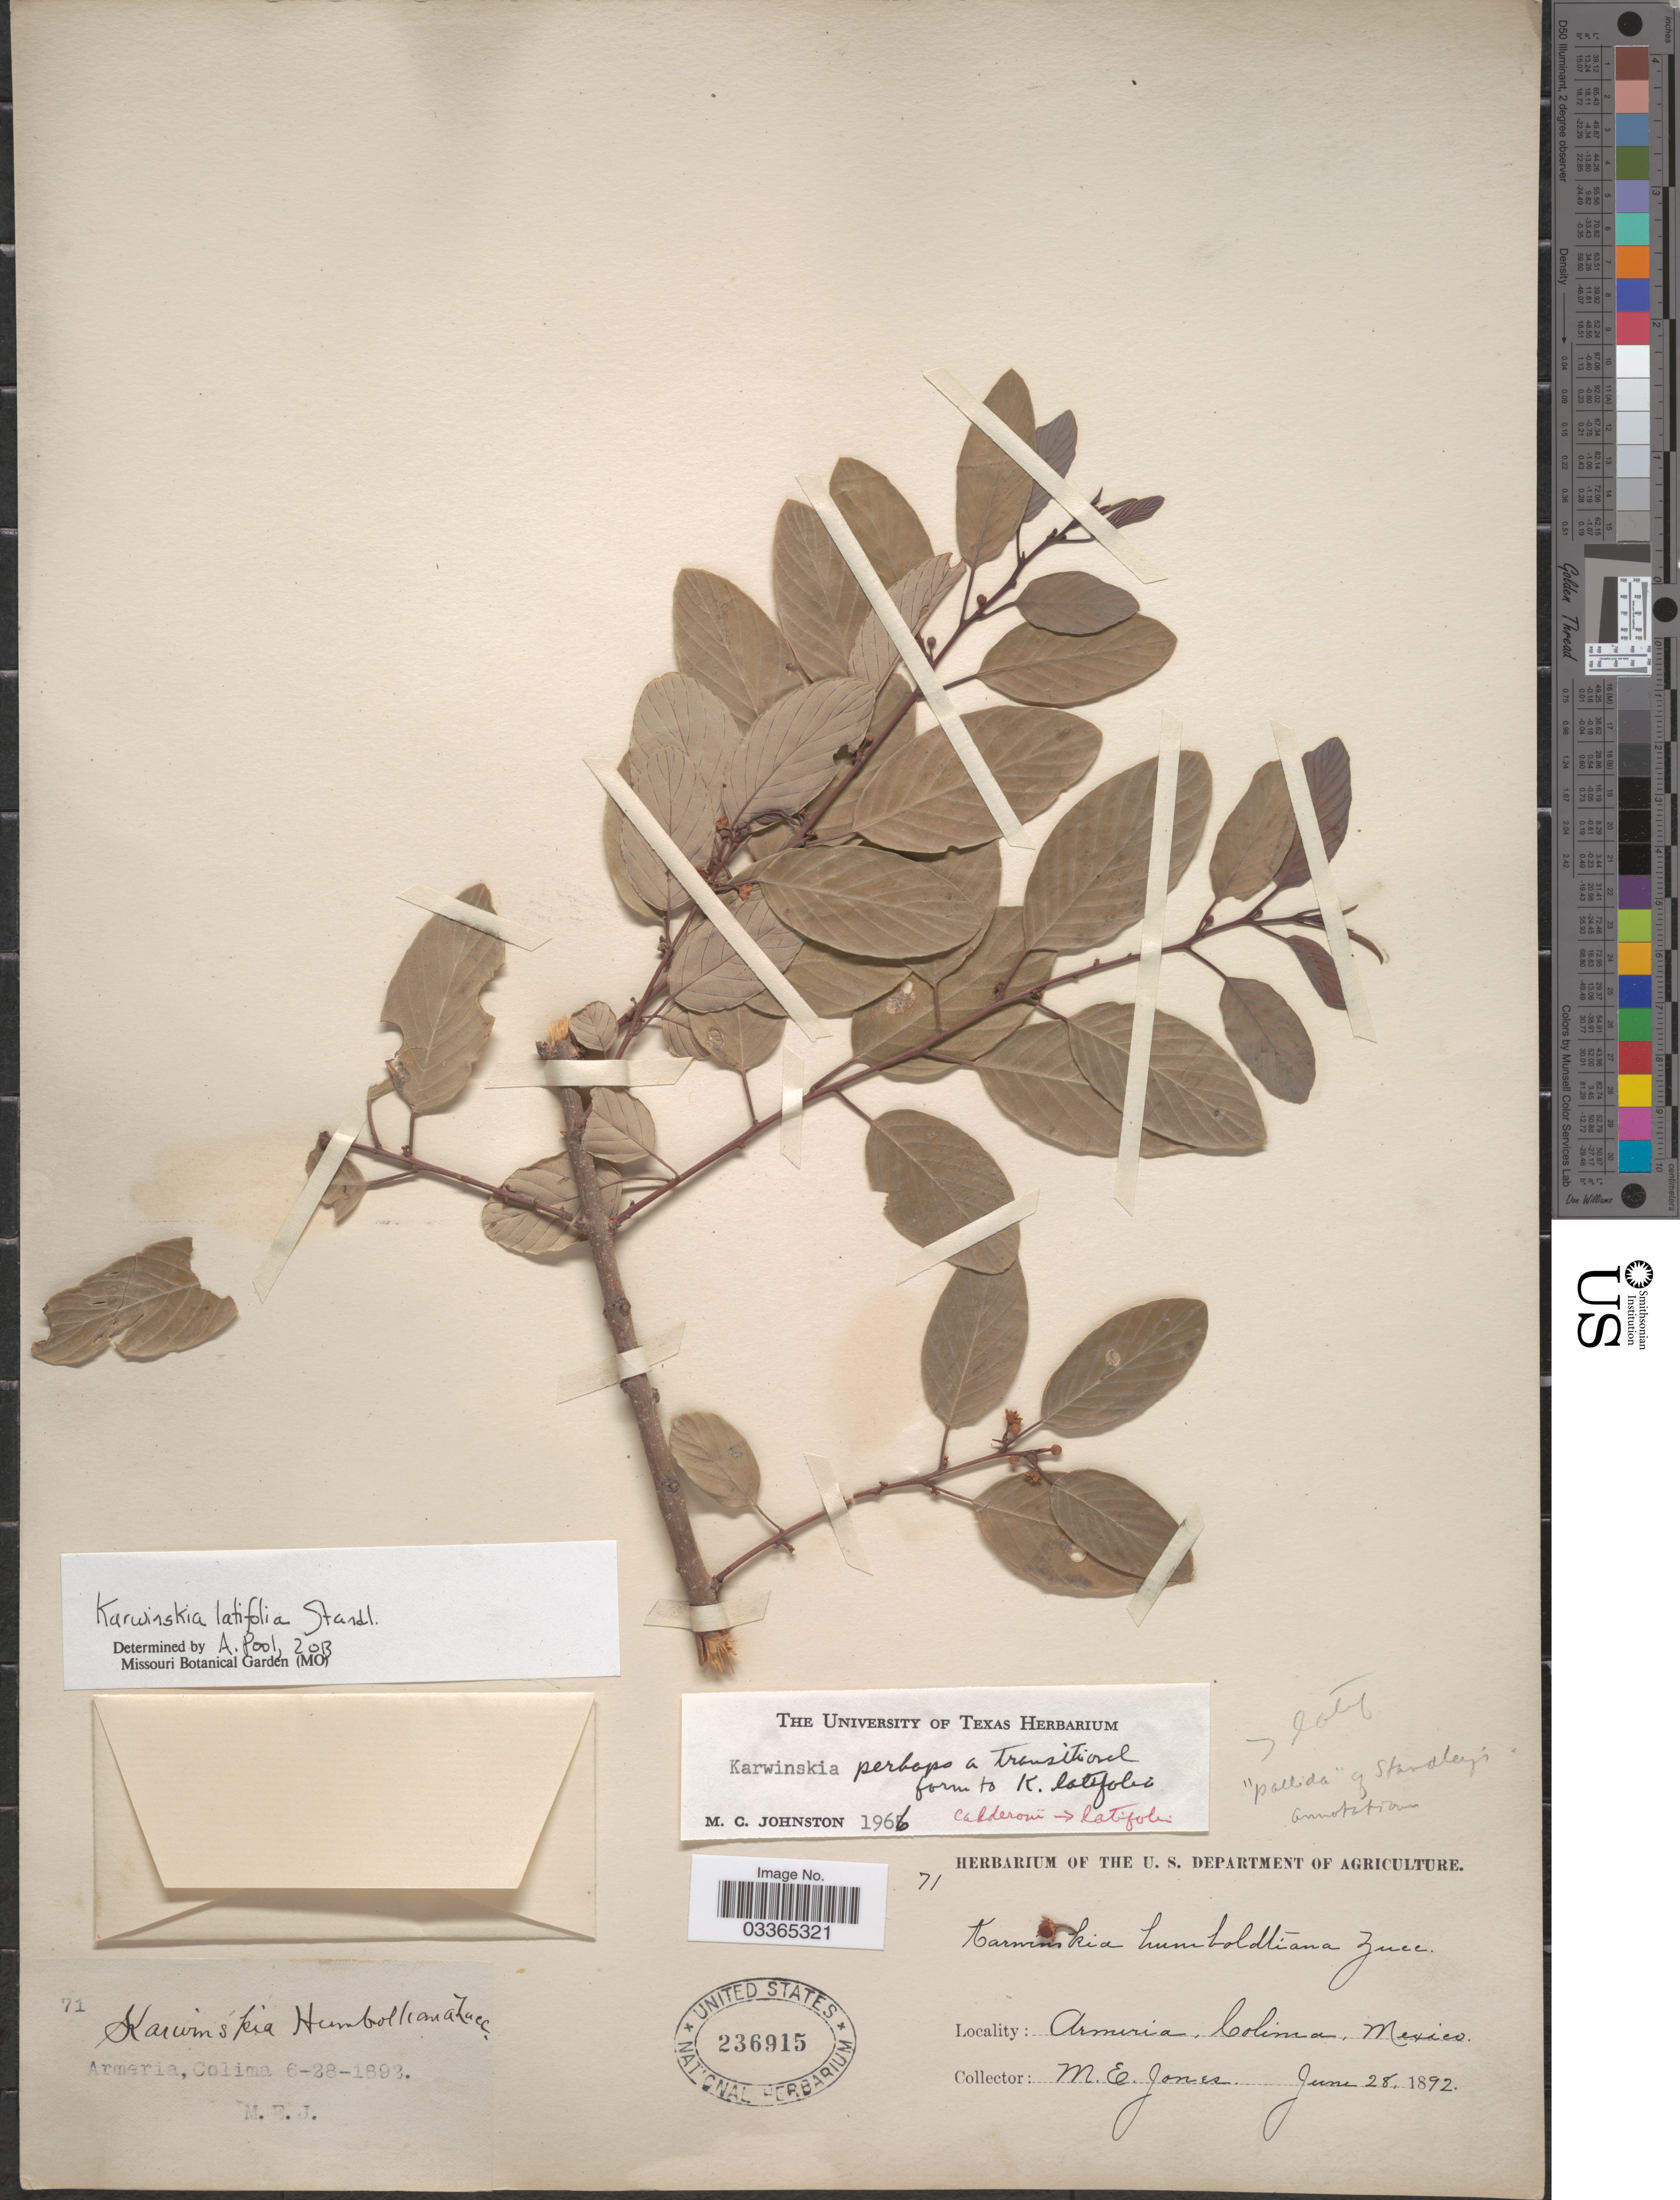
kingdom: Plantae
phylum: Tracheophyta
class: Magnoliopsida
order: Rosales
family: Rhamnaceae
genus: Karwinskia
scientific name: Karwinskia latifolia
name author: Standl.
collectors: M. E. Jones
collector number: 71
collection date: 1892-06-28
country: Mexico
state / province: Colima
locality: Armeria.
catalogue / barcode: US 236915